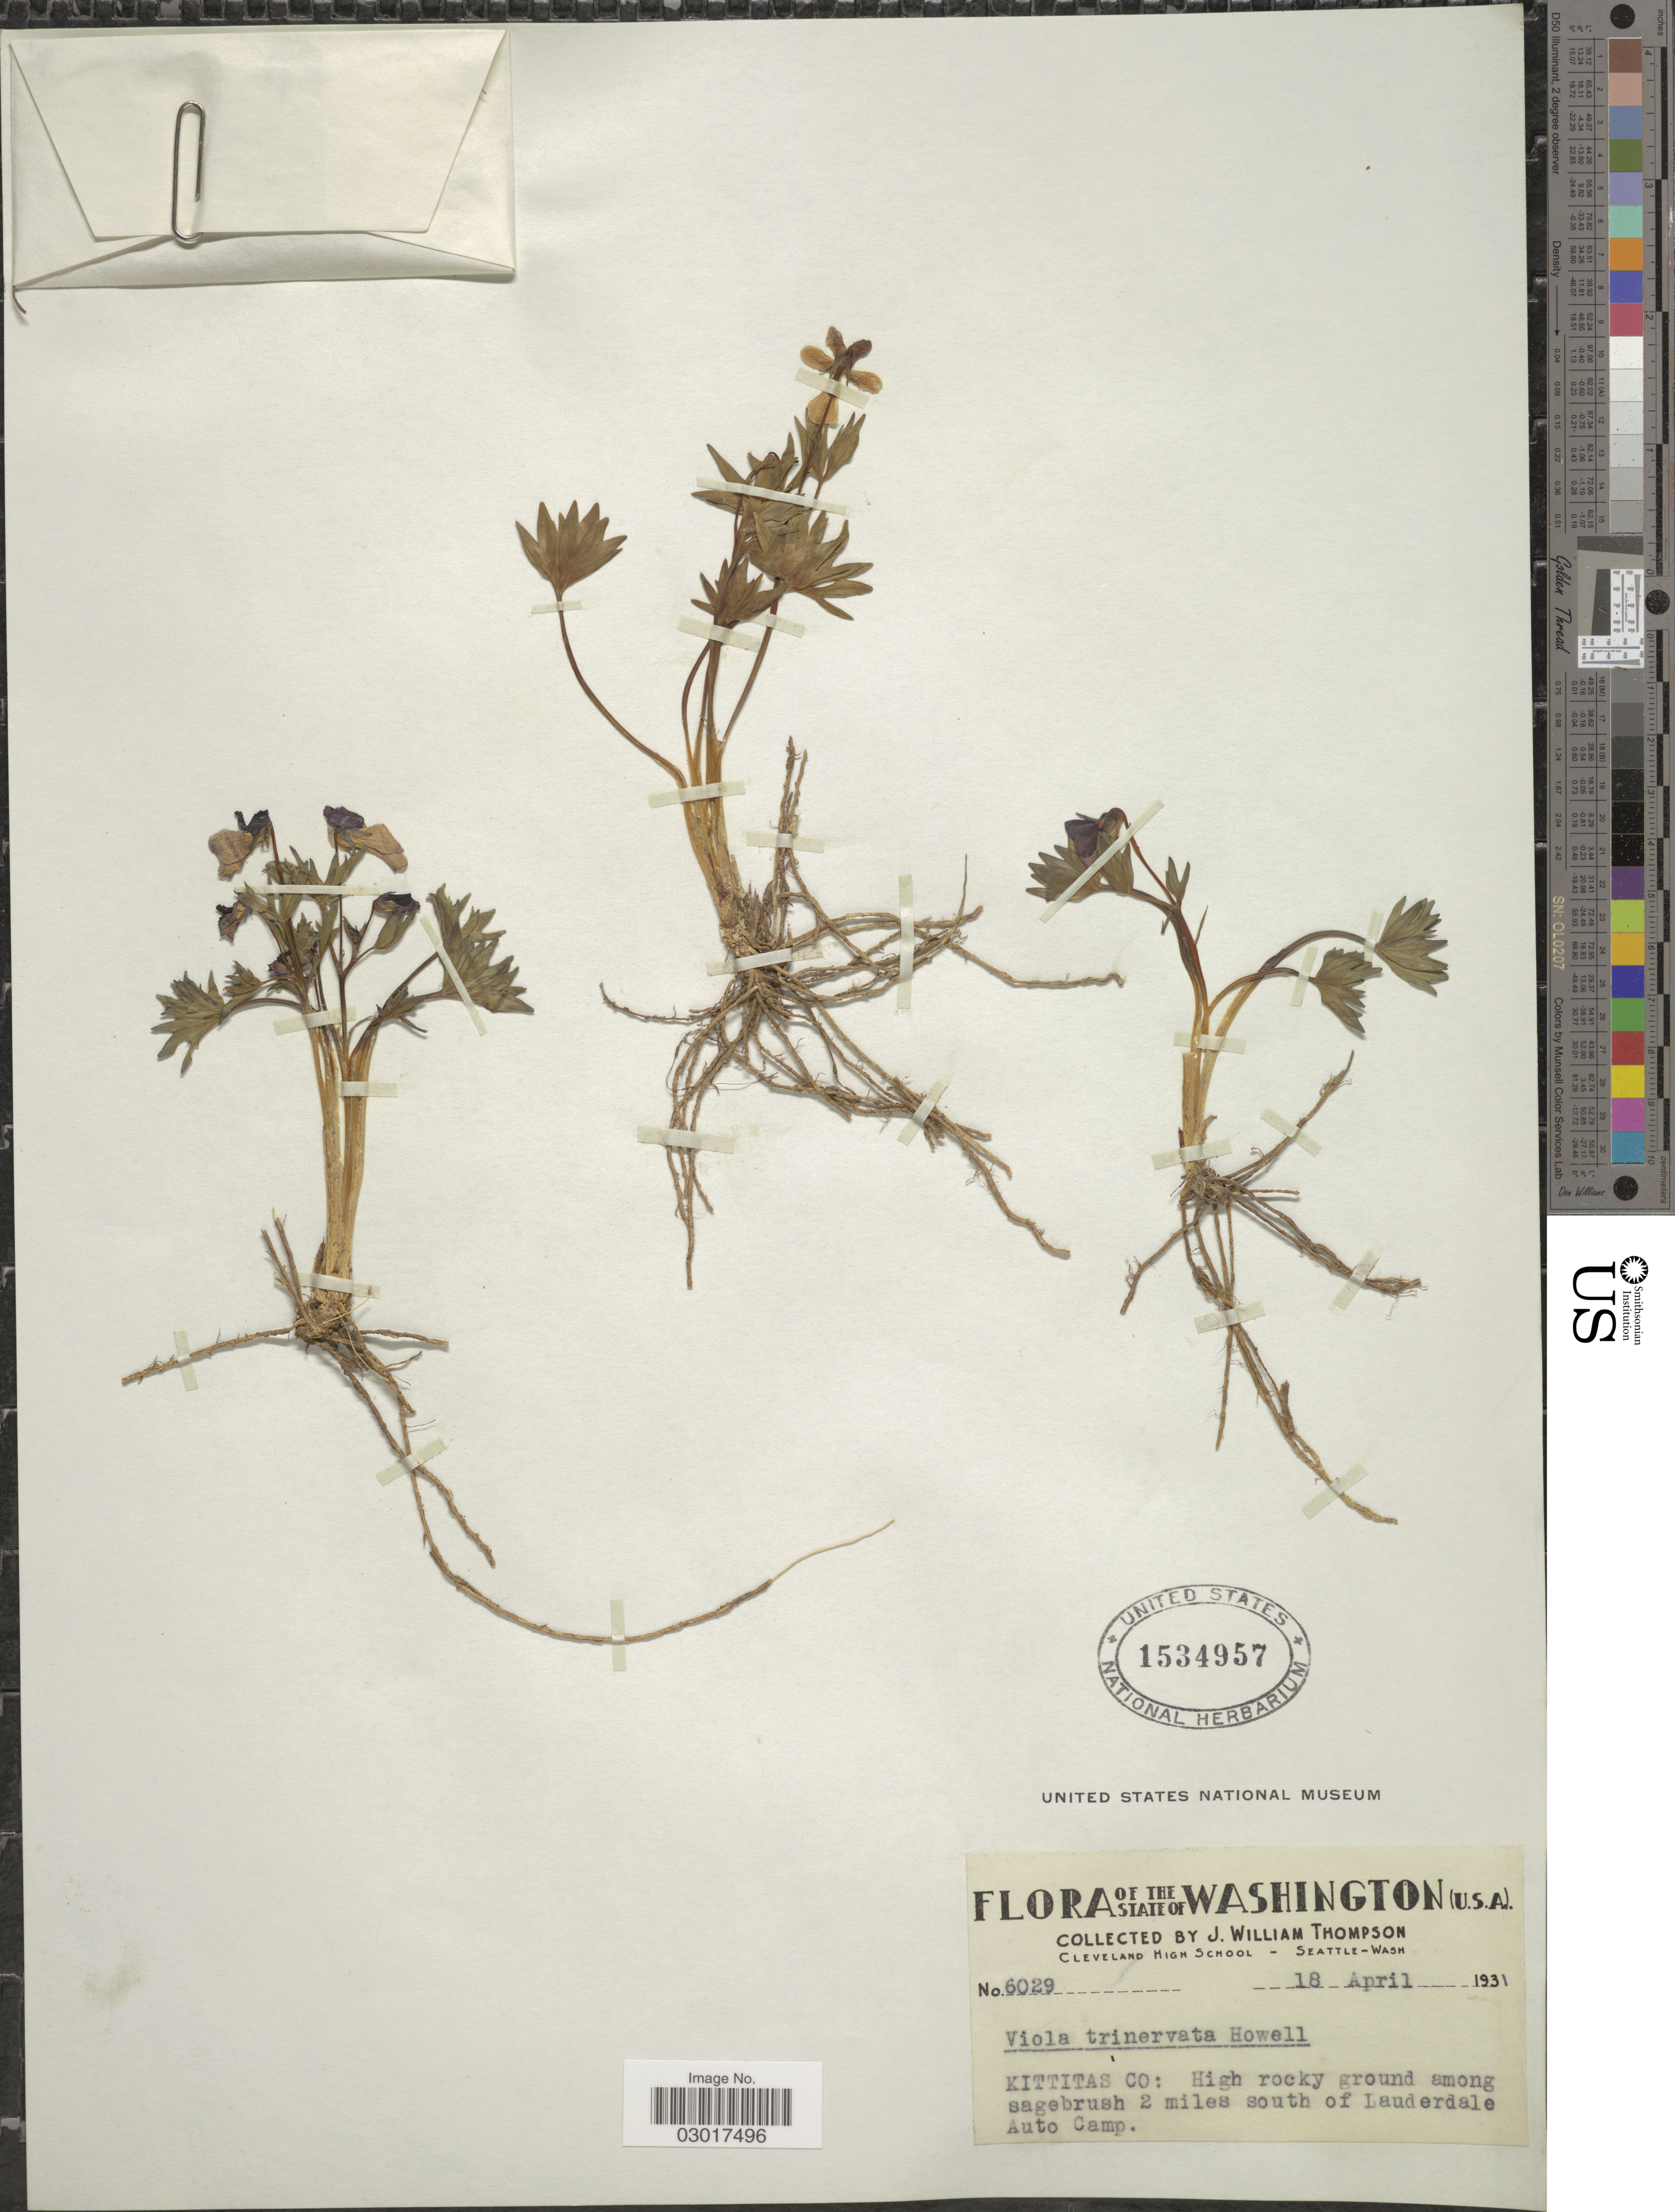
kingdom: Plantae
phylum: Tracheophyta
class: Magnoliopsida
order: Malpighiales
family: Violaceae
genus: Viola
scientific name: Viola trinervata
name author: (J.T. Howell) J.T. Howell ex A. Gray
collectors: J. W. Thompson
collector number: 6029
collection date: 1931-04-18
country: United States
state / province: Washington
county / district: Kittitas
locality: Kittitas Co: High rocky ground among sagebrush 2 miles south of Lauderdale Auto Camp.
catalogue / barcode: US 1534957